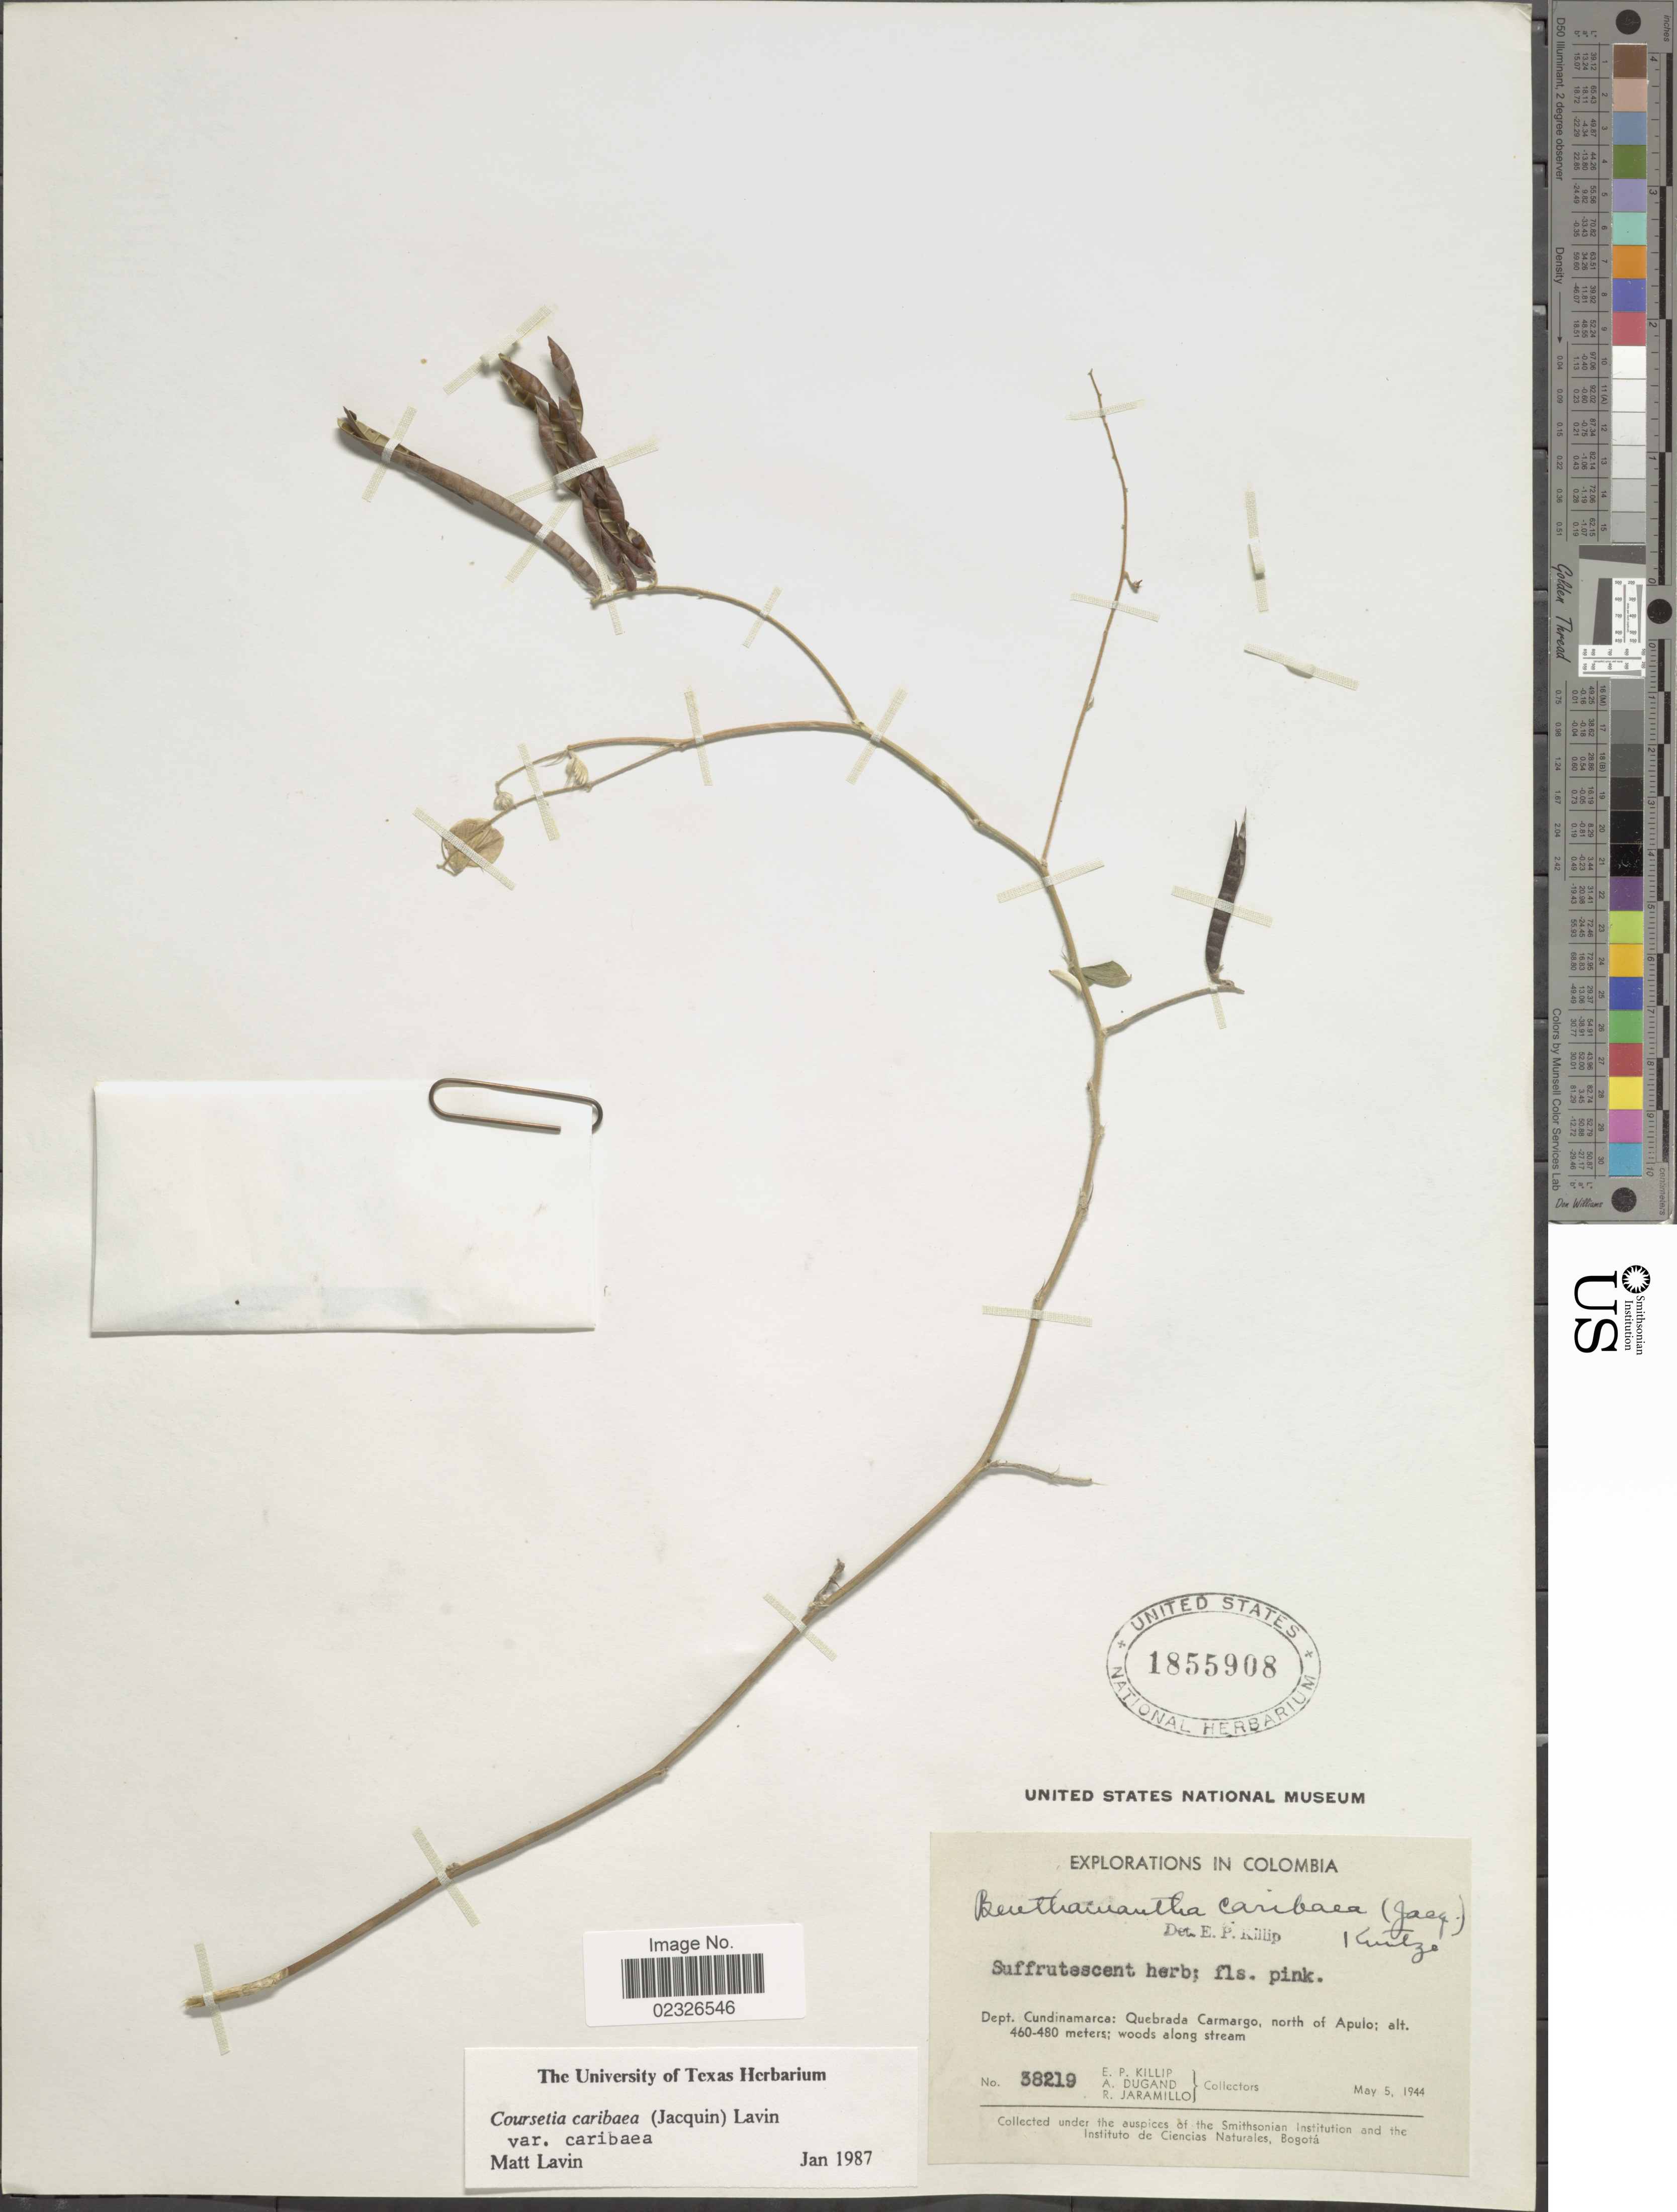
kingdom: Plantae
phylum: Tracheophyta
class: Magnoliopsida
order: Fabales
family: Fabaceae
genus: Coursetia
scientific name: Coursetia caribaea var. caribaea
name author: (Jacq.) Lavin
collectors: E. P. Killip, A. Dugand & R. Jaramillo M.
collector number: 38219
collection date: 1944-05-05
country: Colombia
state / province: Cundinamarca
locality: Dept. Cundinamarca: Quebrada Carmargo, north of Apulo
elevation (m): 460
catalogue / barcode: US 1855908